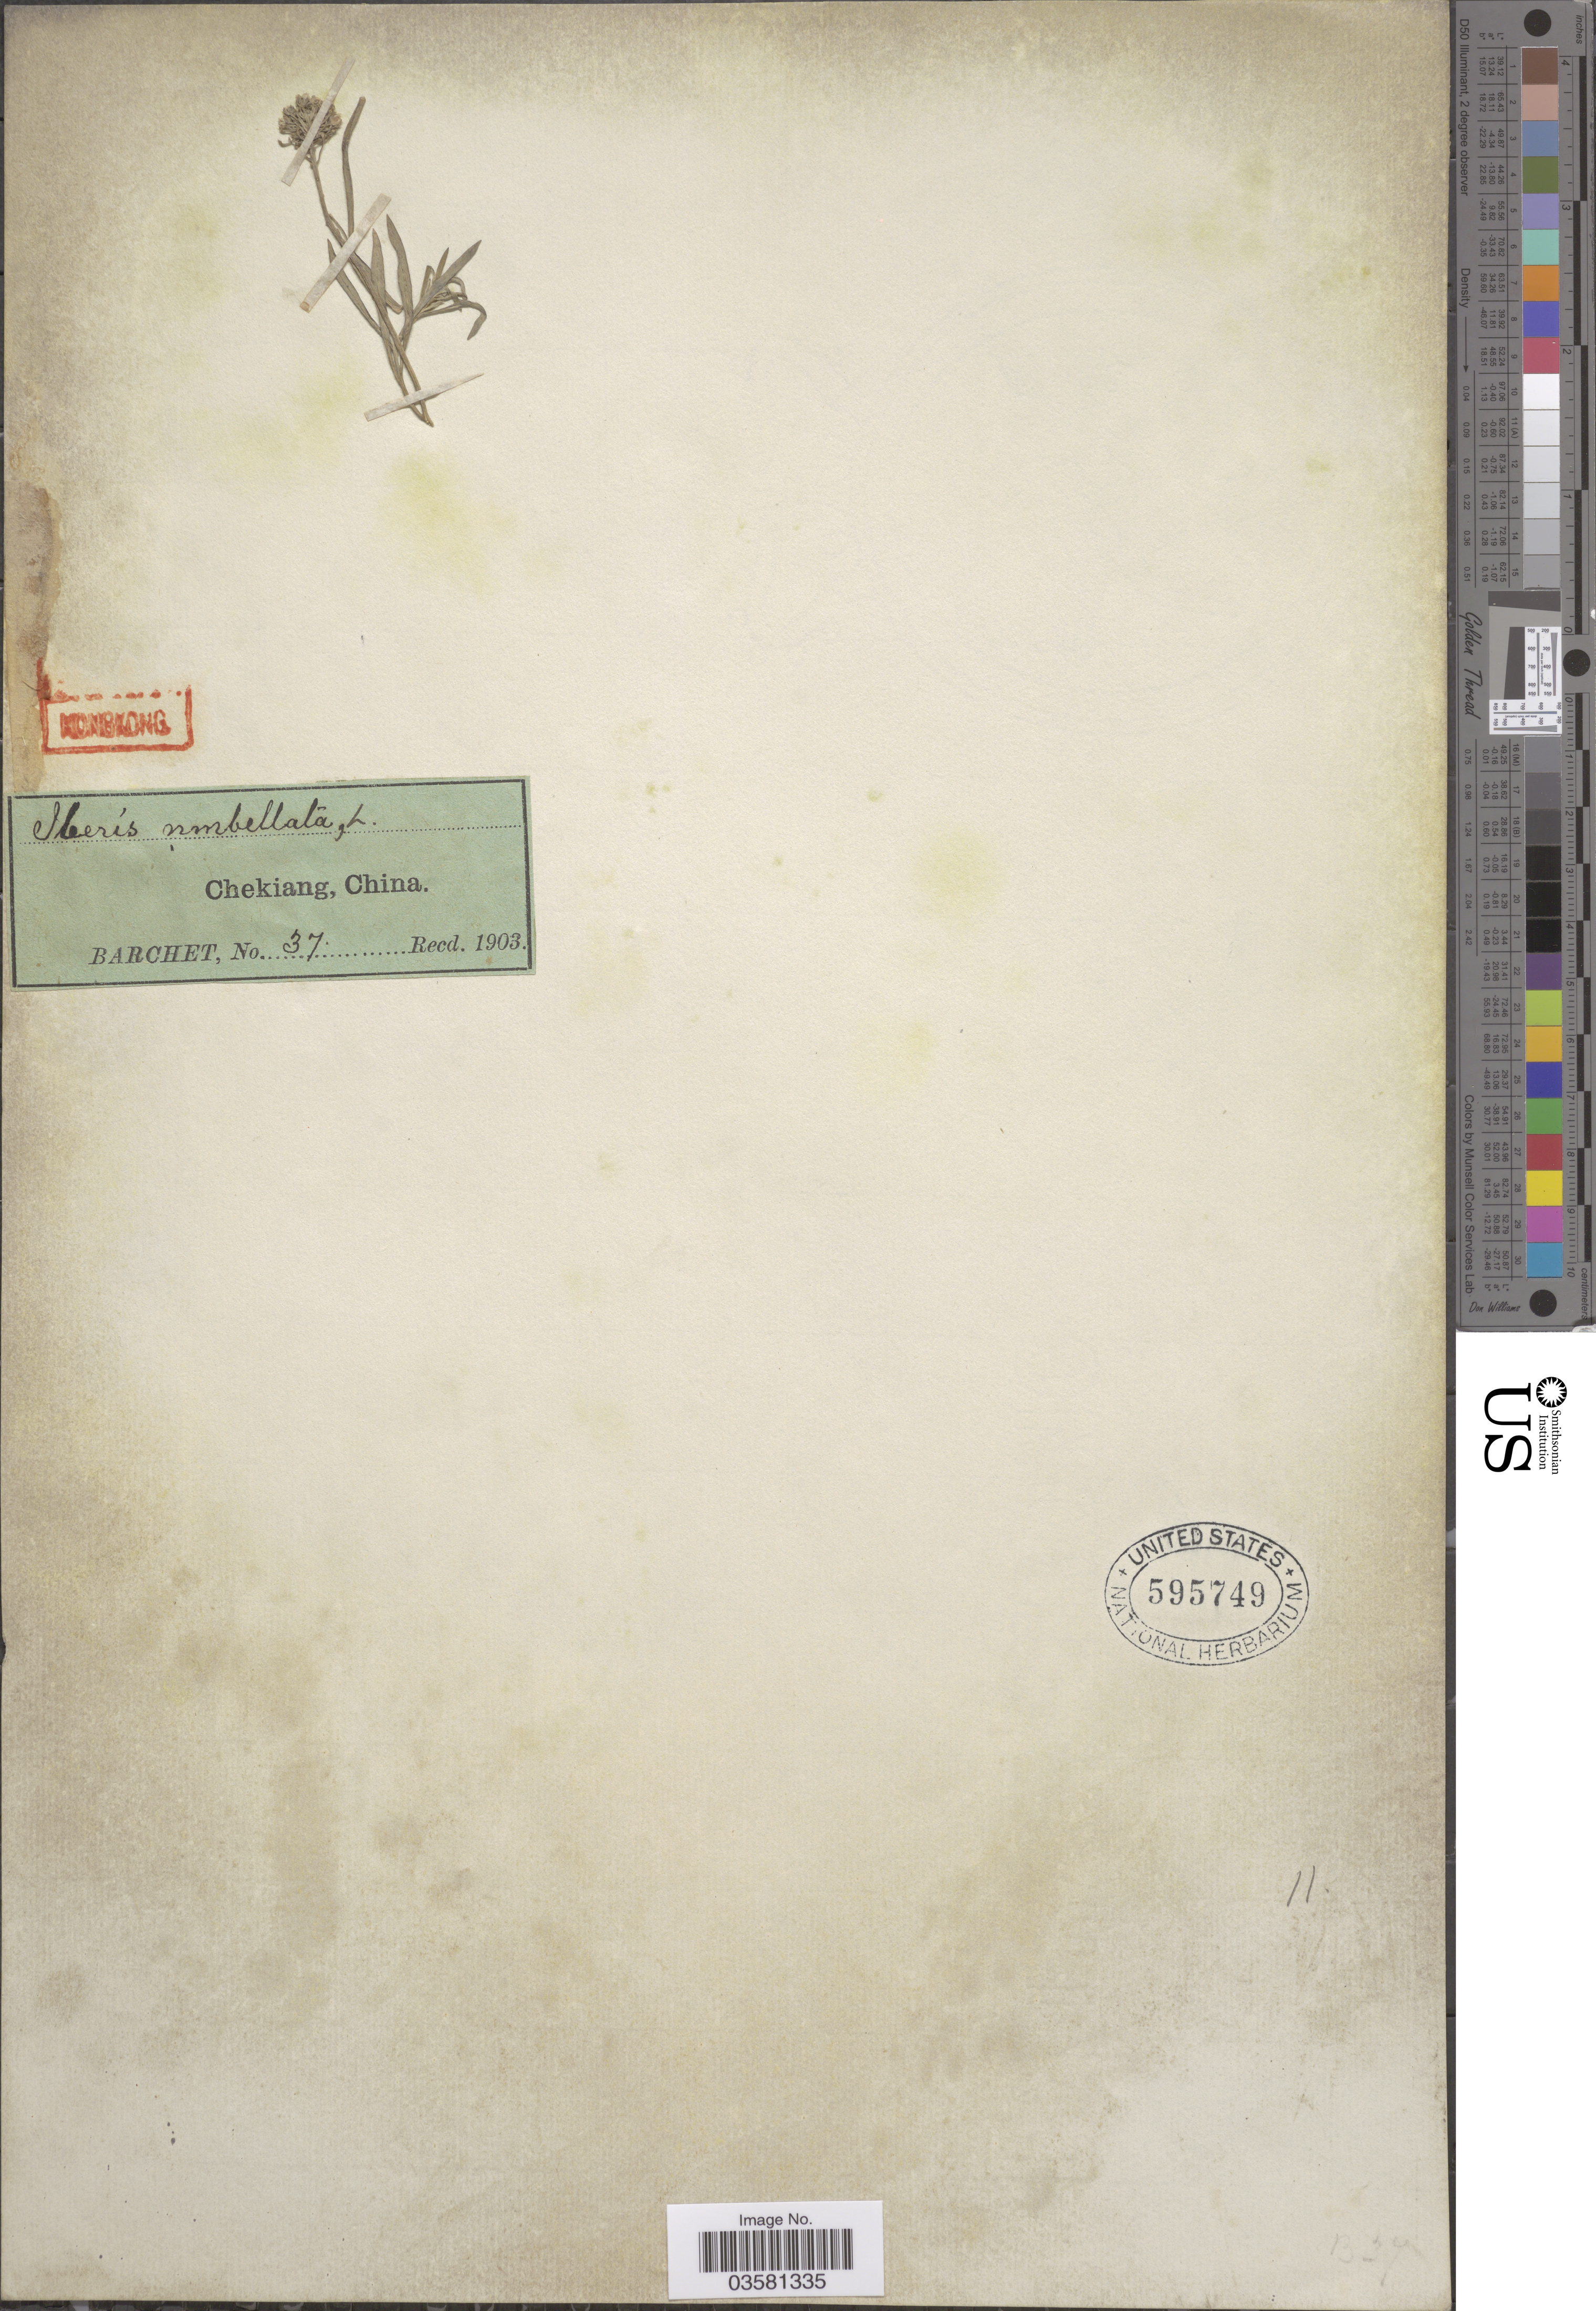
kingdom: Plantae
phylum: Tracheophyta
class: Magnoliopsida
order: Brassicales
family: Brassicaceae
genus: Iberis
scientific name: Iberis umbellata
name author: L.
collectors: Barchet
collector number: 37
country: China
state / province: Zhejiang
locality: Chekiang.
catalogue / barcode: US 595749